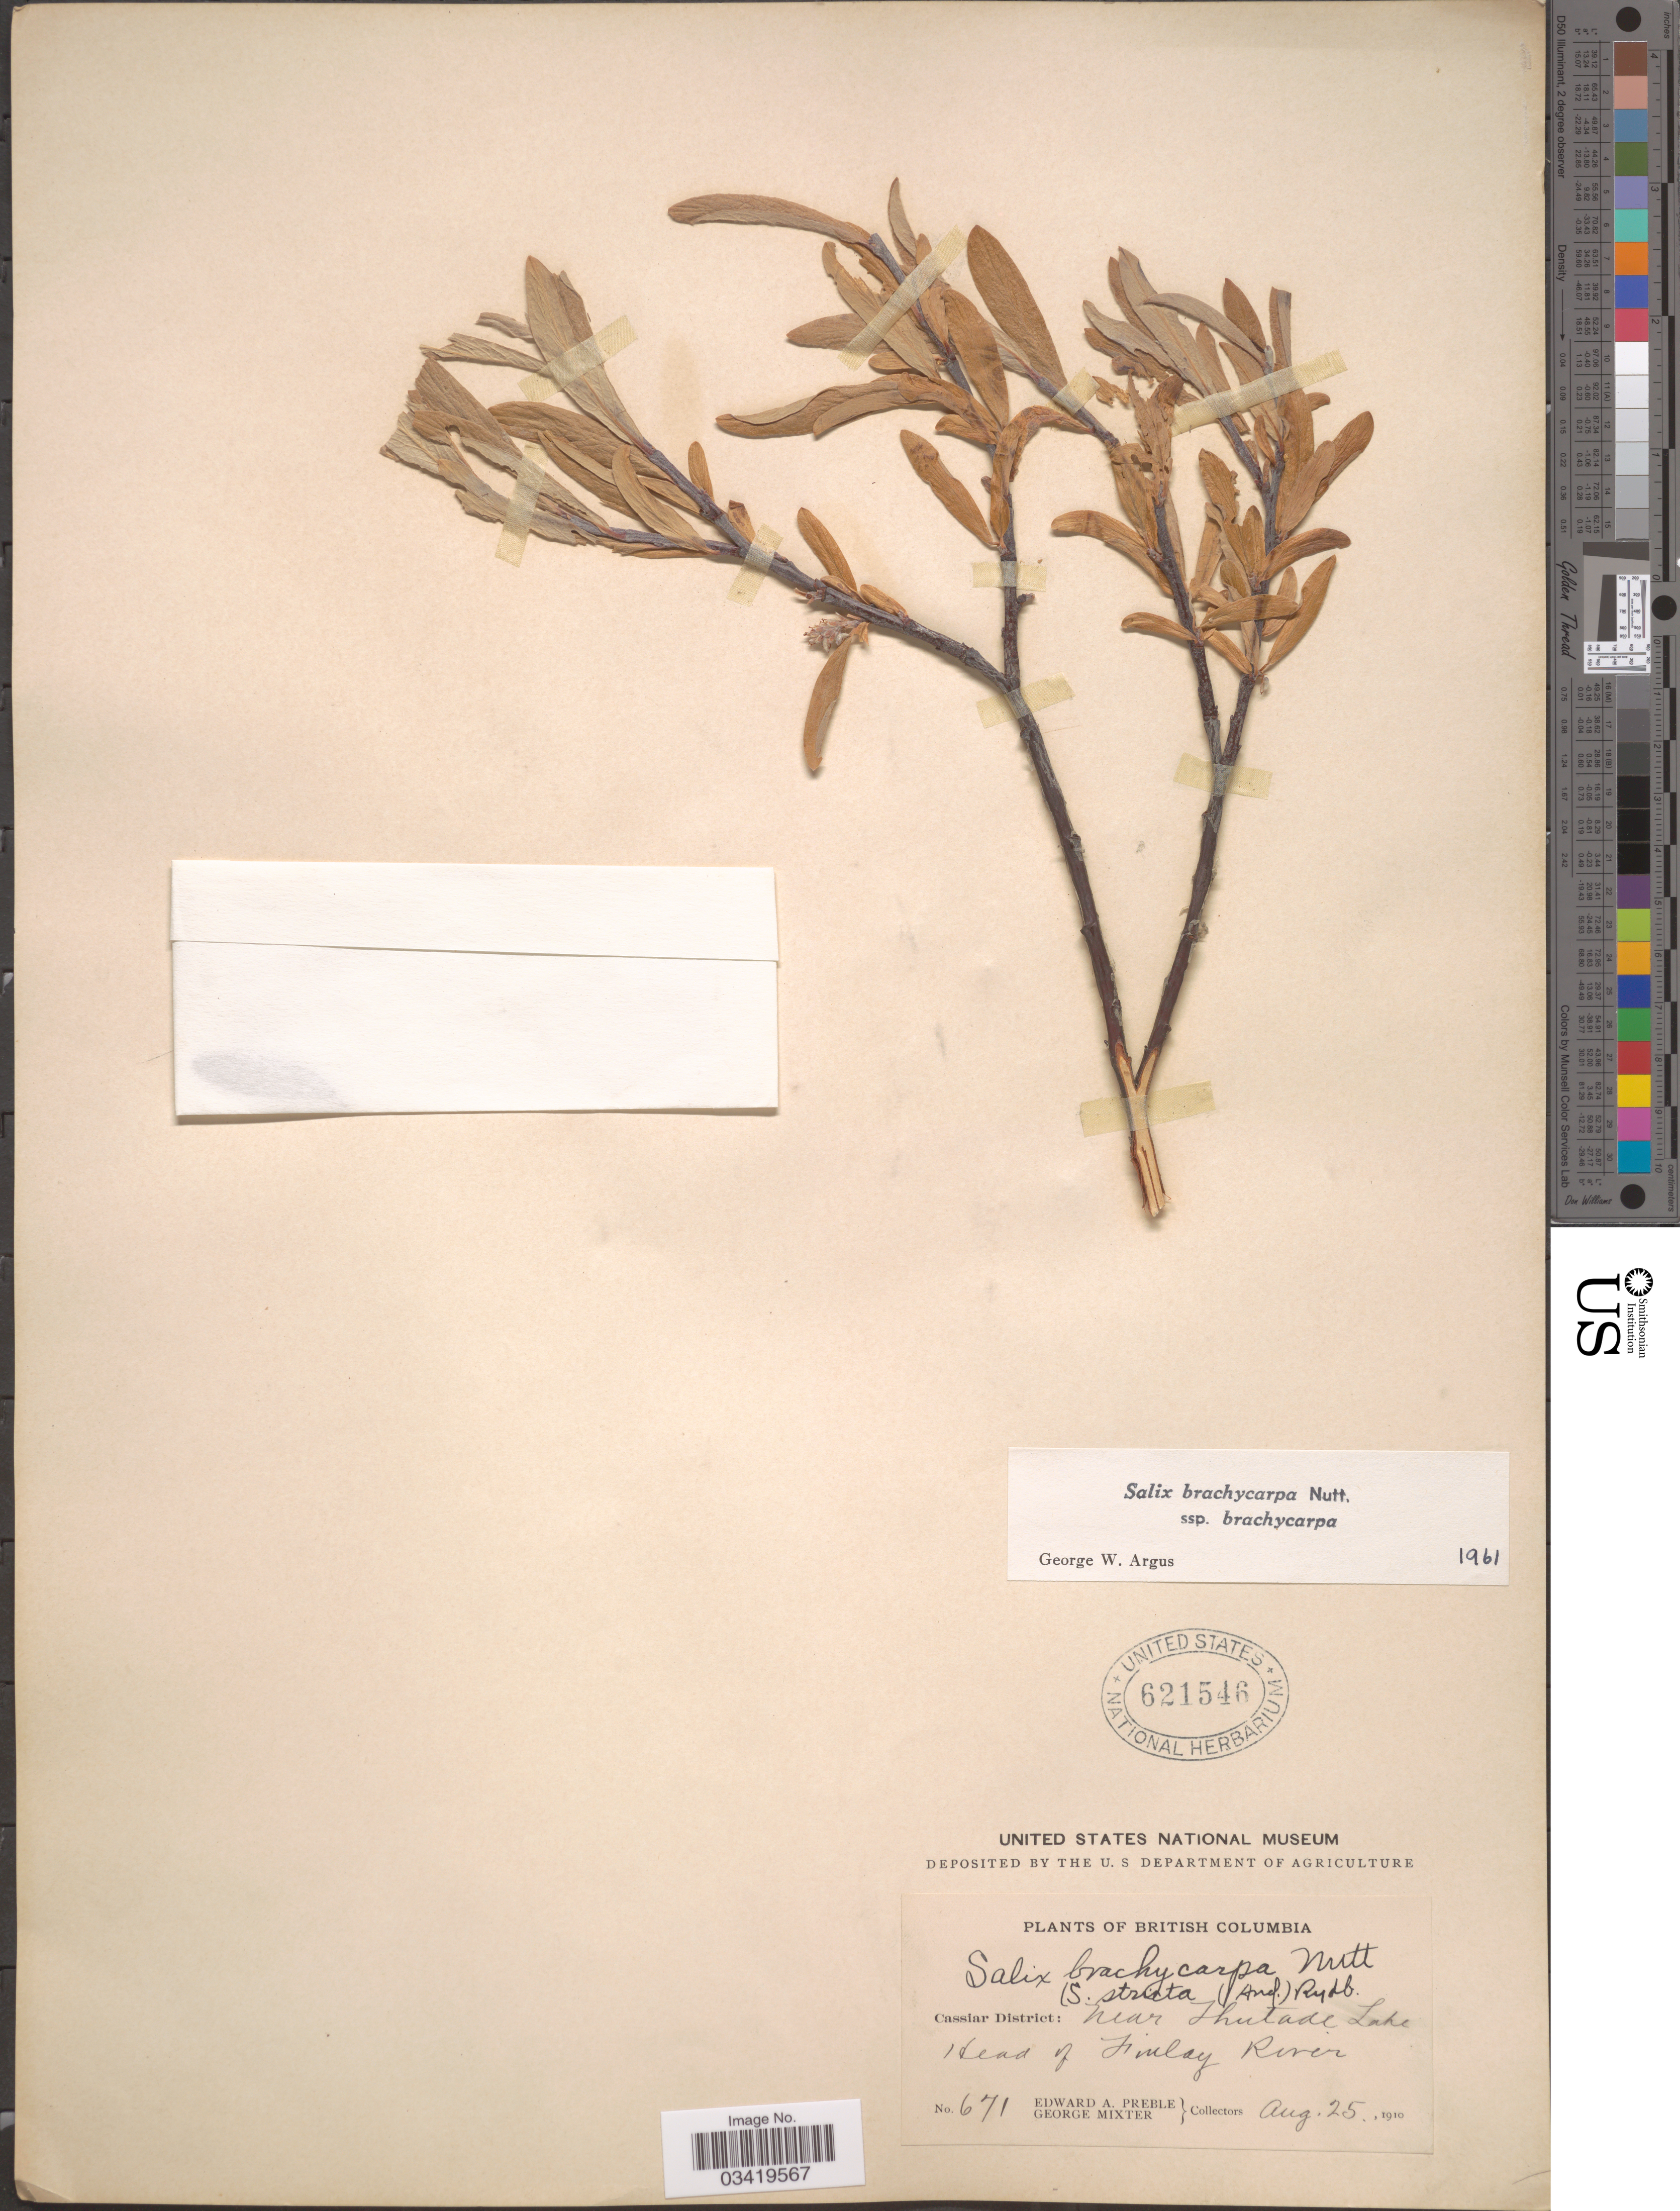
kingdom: Plantae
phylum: Tracheophyta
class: Magnoliopsida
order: Malpighiales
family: Salicaceae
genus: Salix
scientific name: Salix brachycarpa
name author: Nutt.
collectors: E. Preble & G. Mixter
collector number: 671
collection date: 1910-08-25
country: Canada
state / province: British Columbia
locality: Cassiar District: near Thutade Lake Head of Finlay River.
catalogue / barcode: US 621546